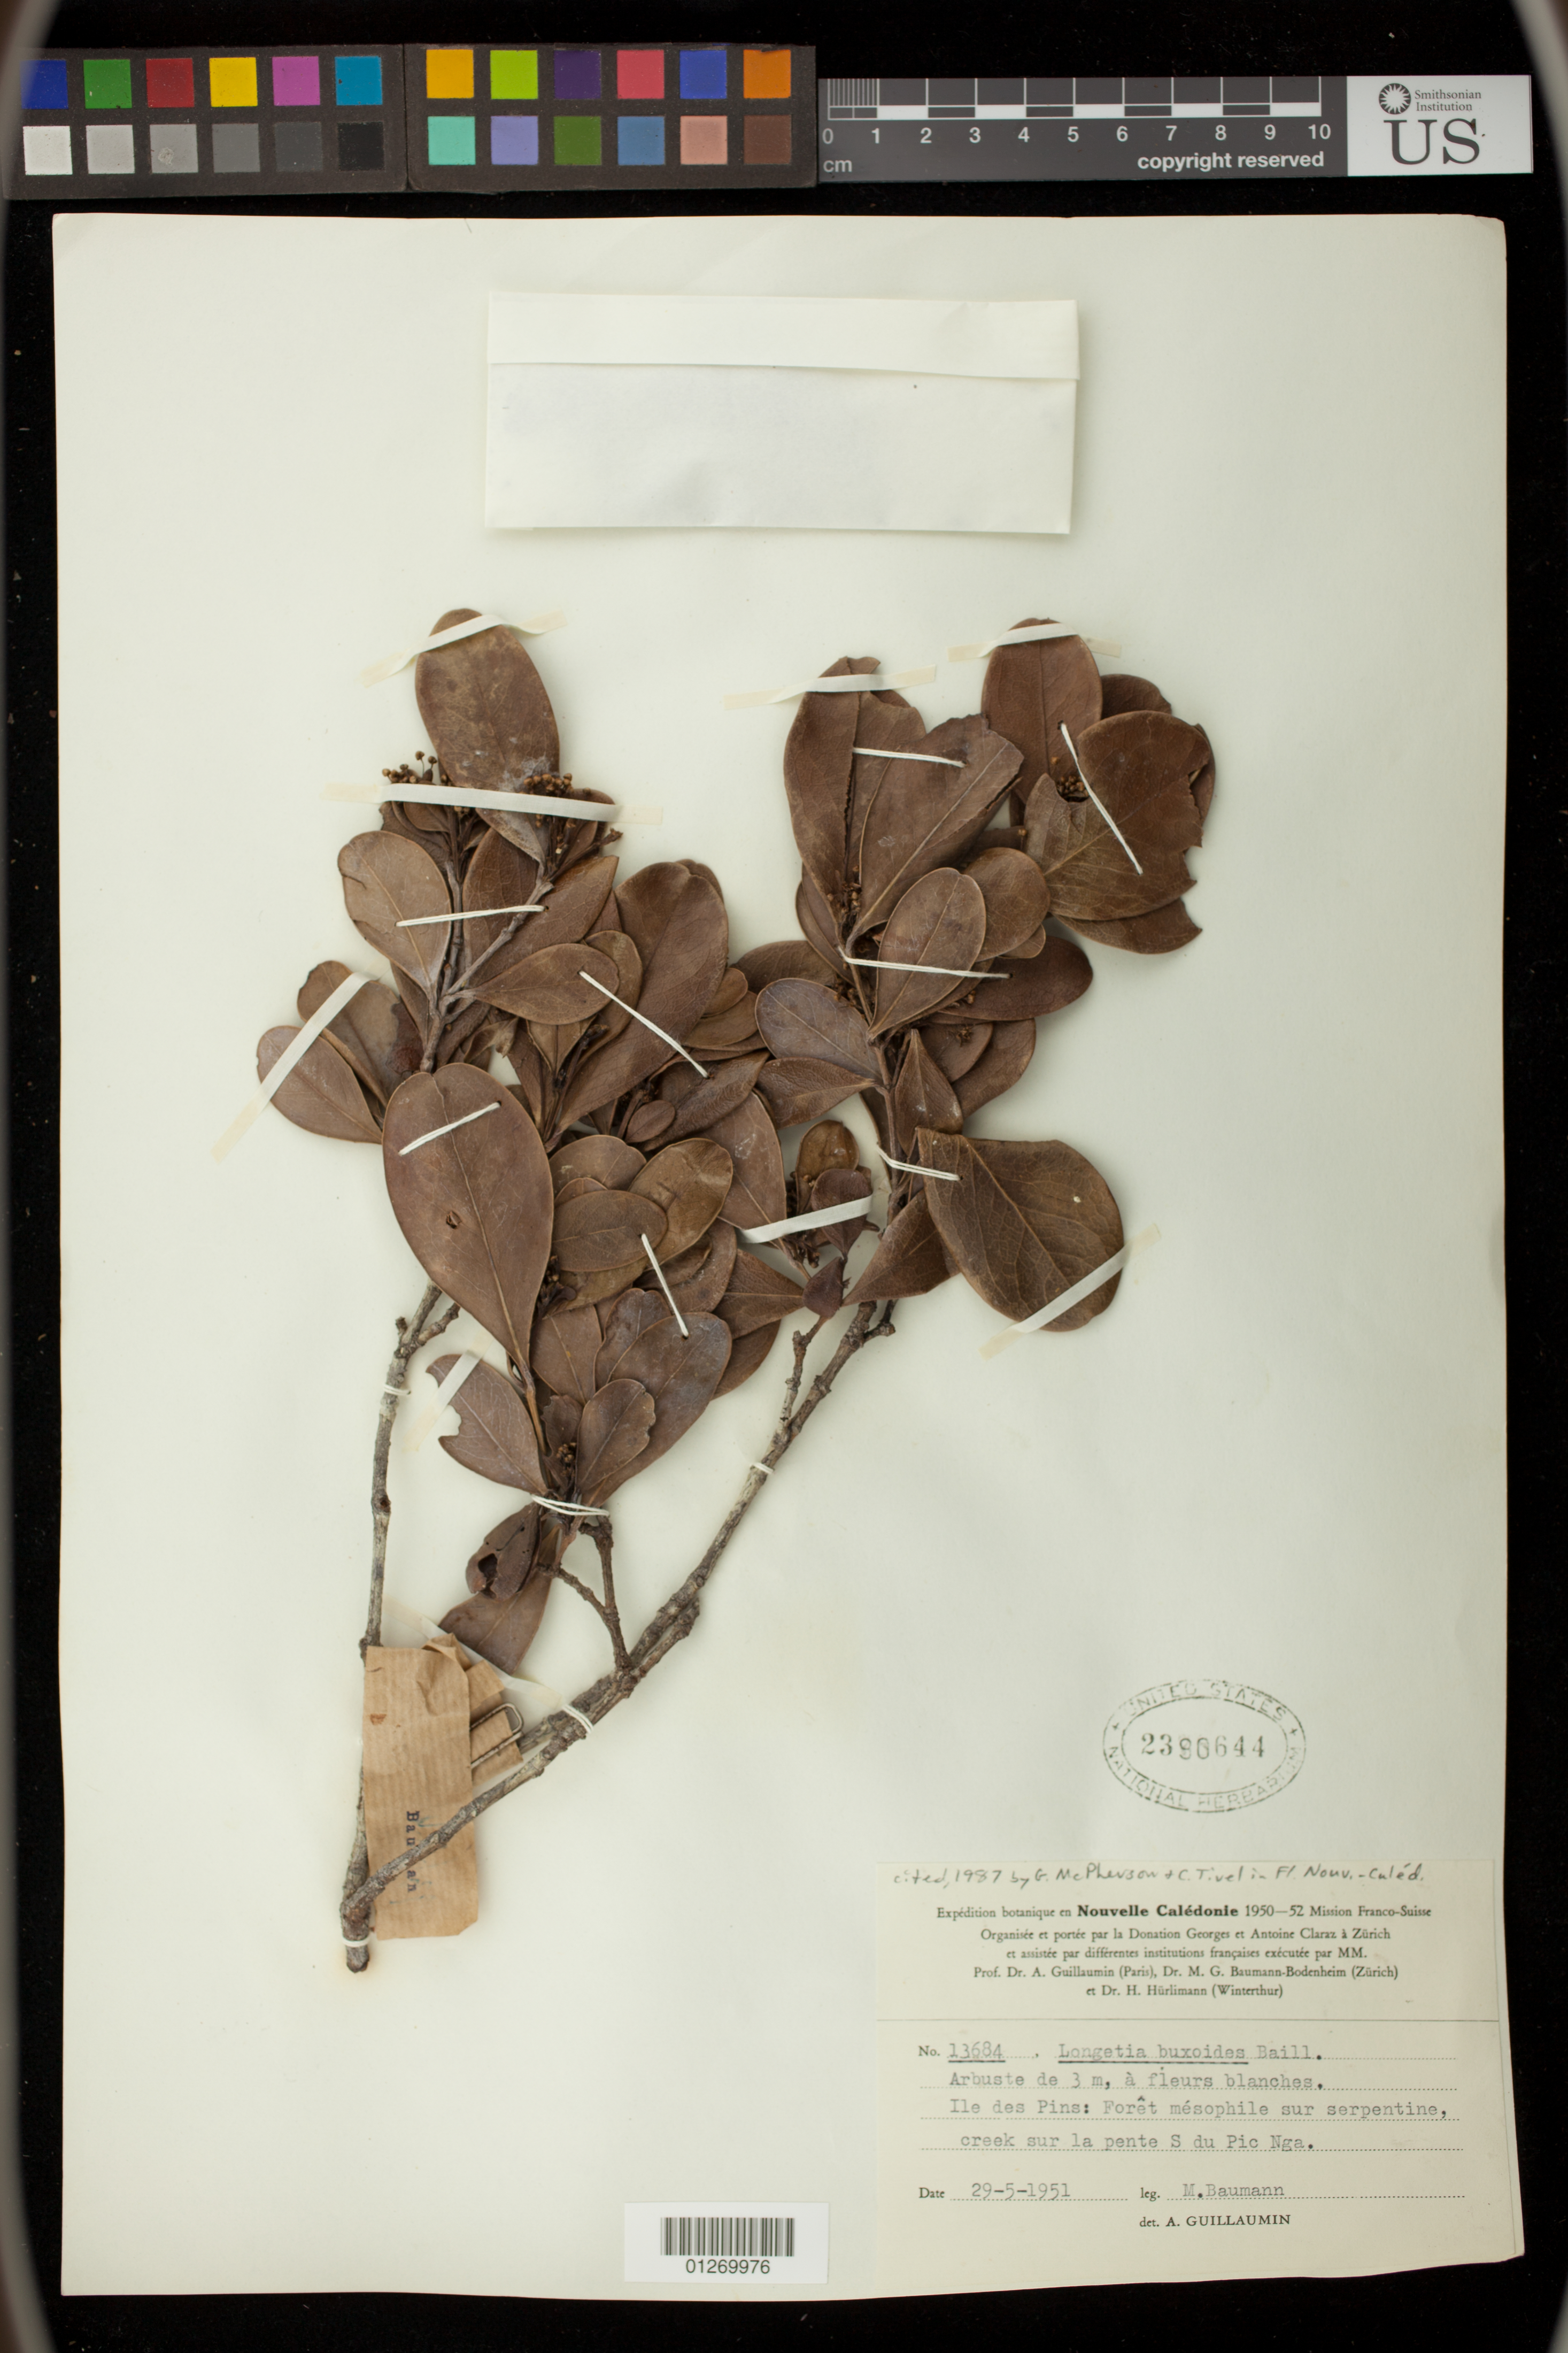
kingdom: Plantae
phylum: Tracheophyta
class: Magnoliopsida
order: Malpighiales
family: Picrodendraceae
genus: Longetia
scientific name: Longetia buxoides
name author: Baill.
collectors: M. Baumann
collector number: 13684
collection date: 1951-05-29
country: New Caledonia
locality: Ile des Pins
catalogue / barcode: US 2390644